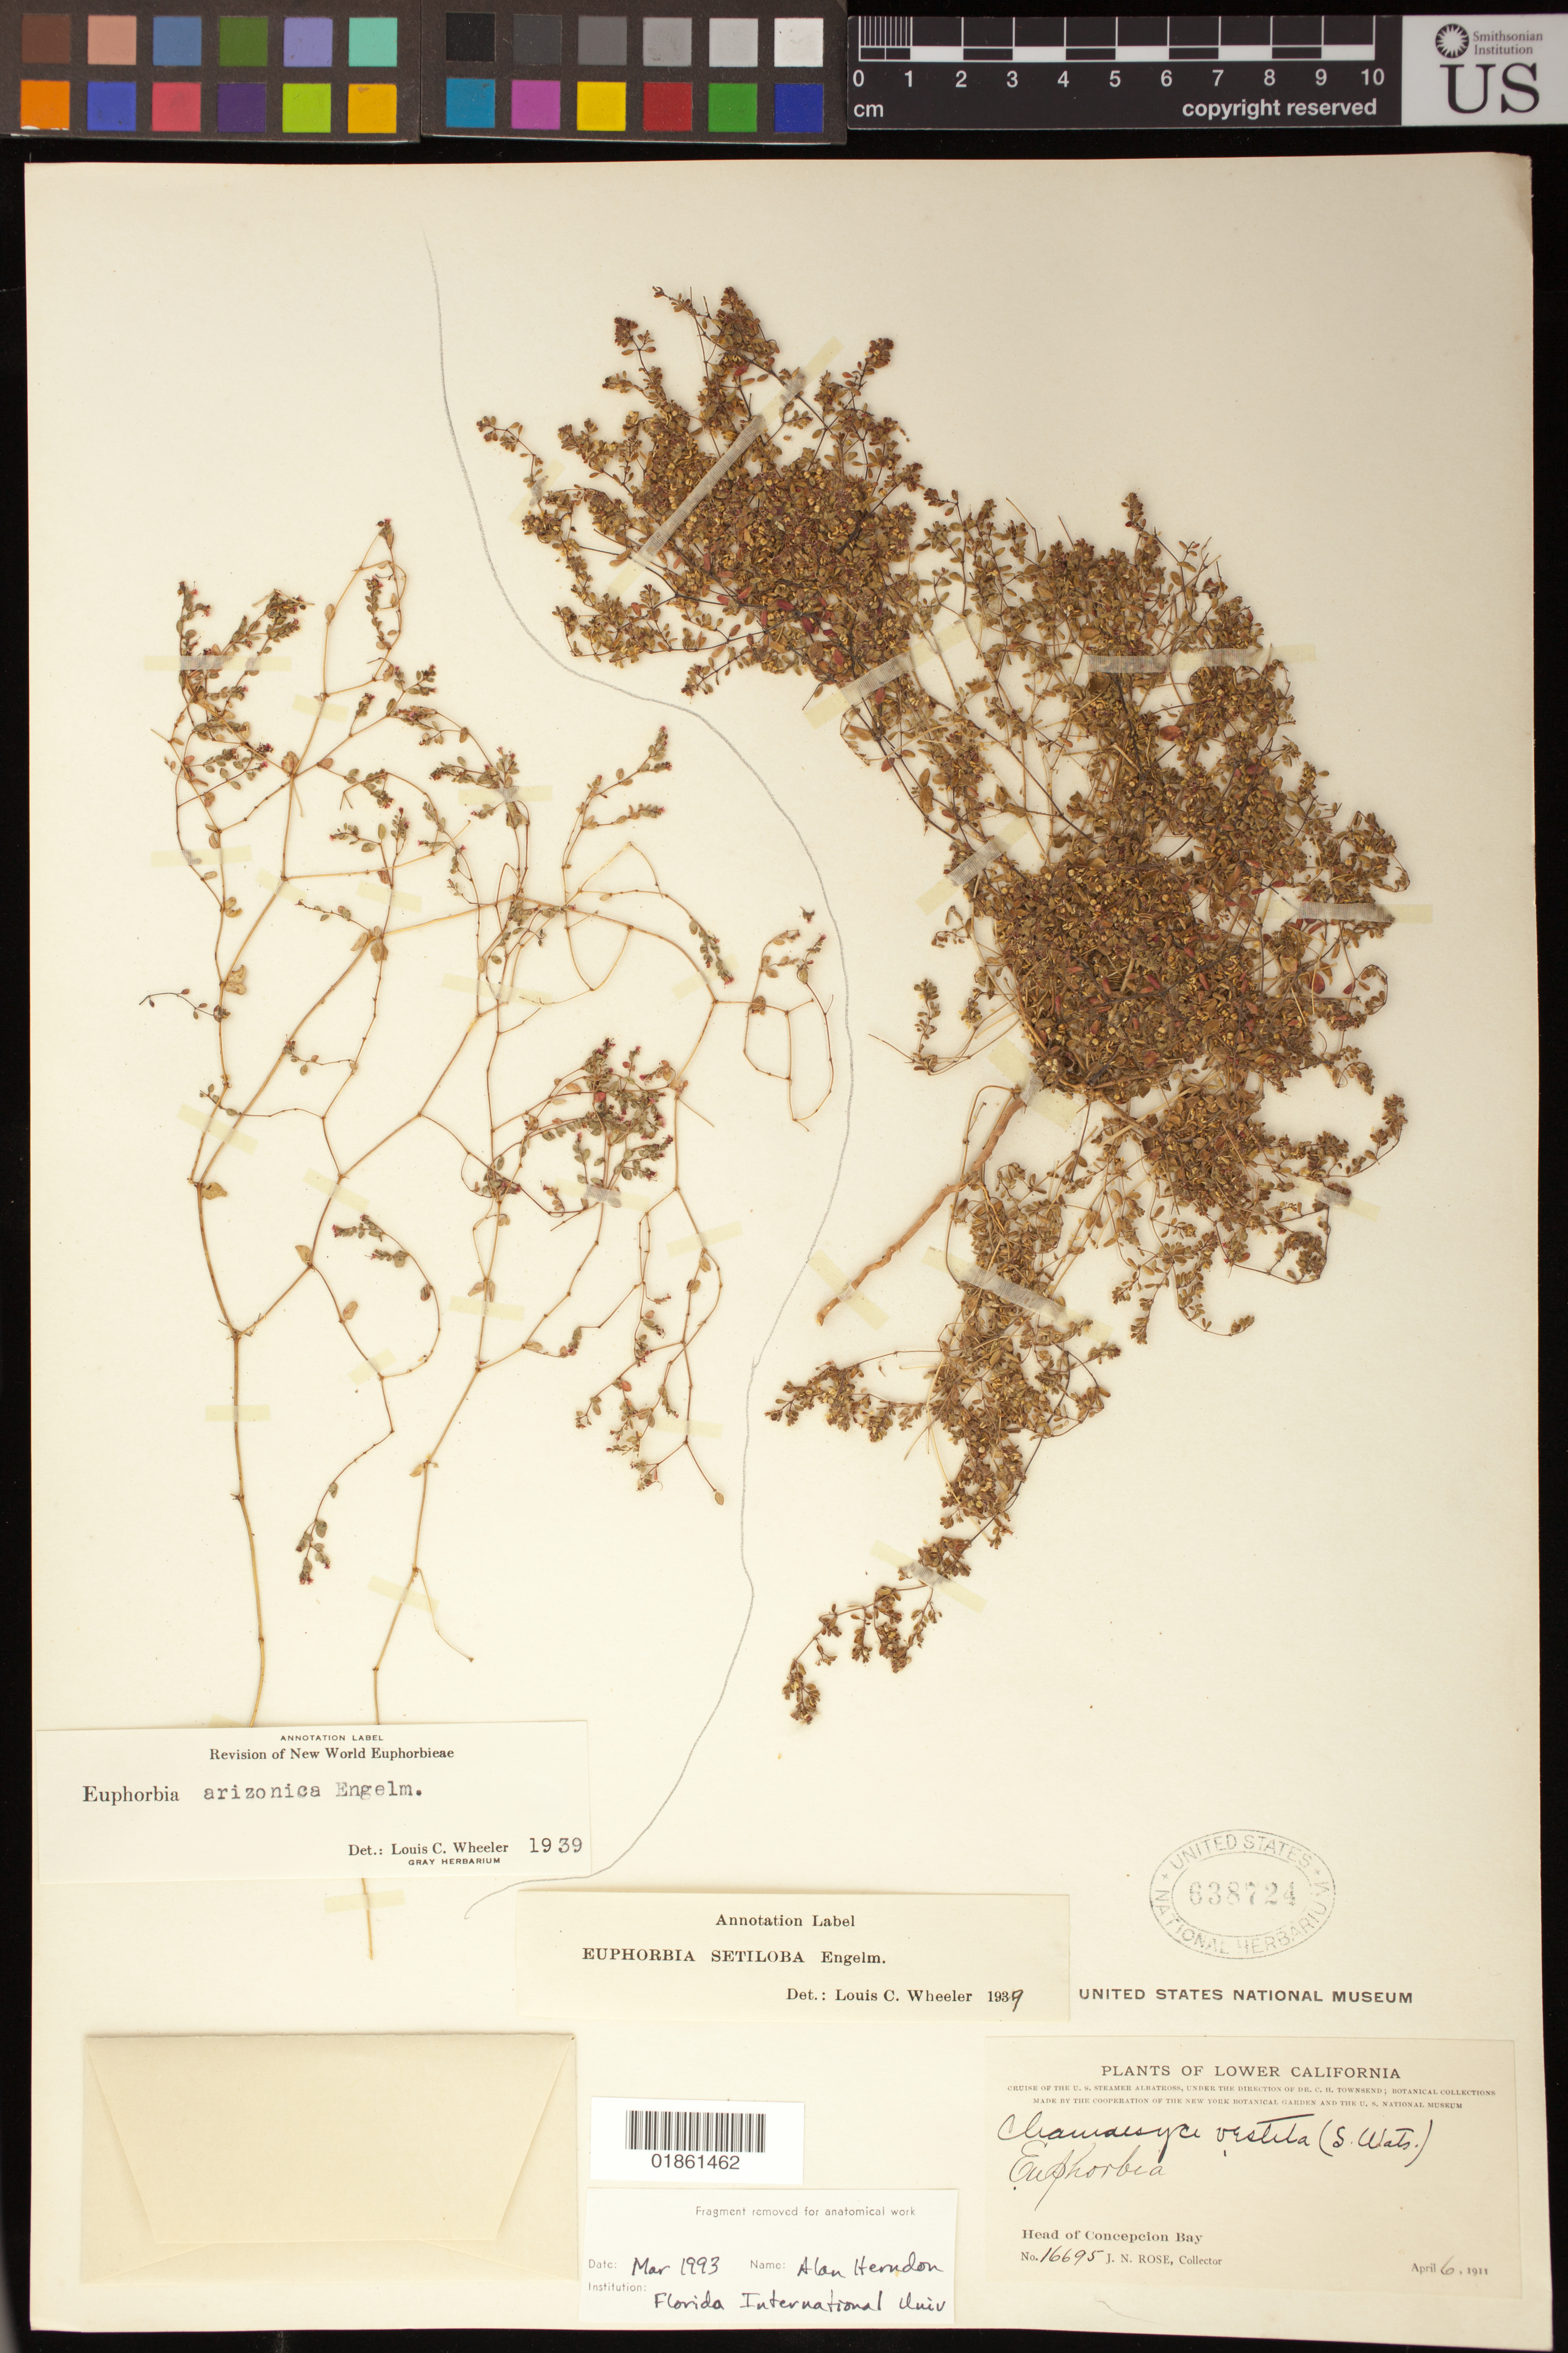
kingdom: Plantae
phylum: Tracheophyta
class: Magnoliopsida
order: Malpighiales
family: Euphorbiaceae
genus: Euphorbia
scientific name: Euphorbia setiloba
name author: Engelm.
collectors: J. N. Rose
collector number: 16695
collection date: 1911-04-06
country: Mexico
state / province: Baja California Sur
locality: Head of Concepcion Bay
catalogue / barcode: US 638724